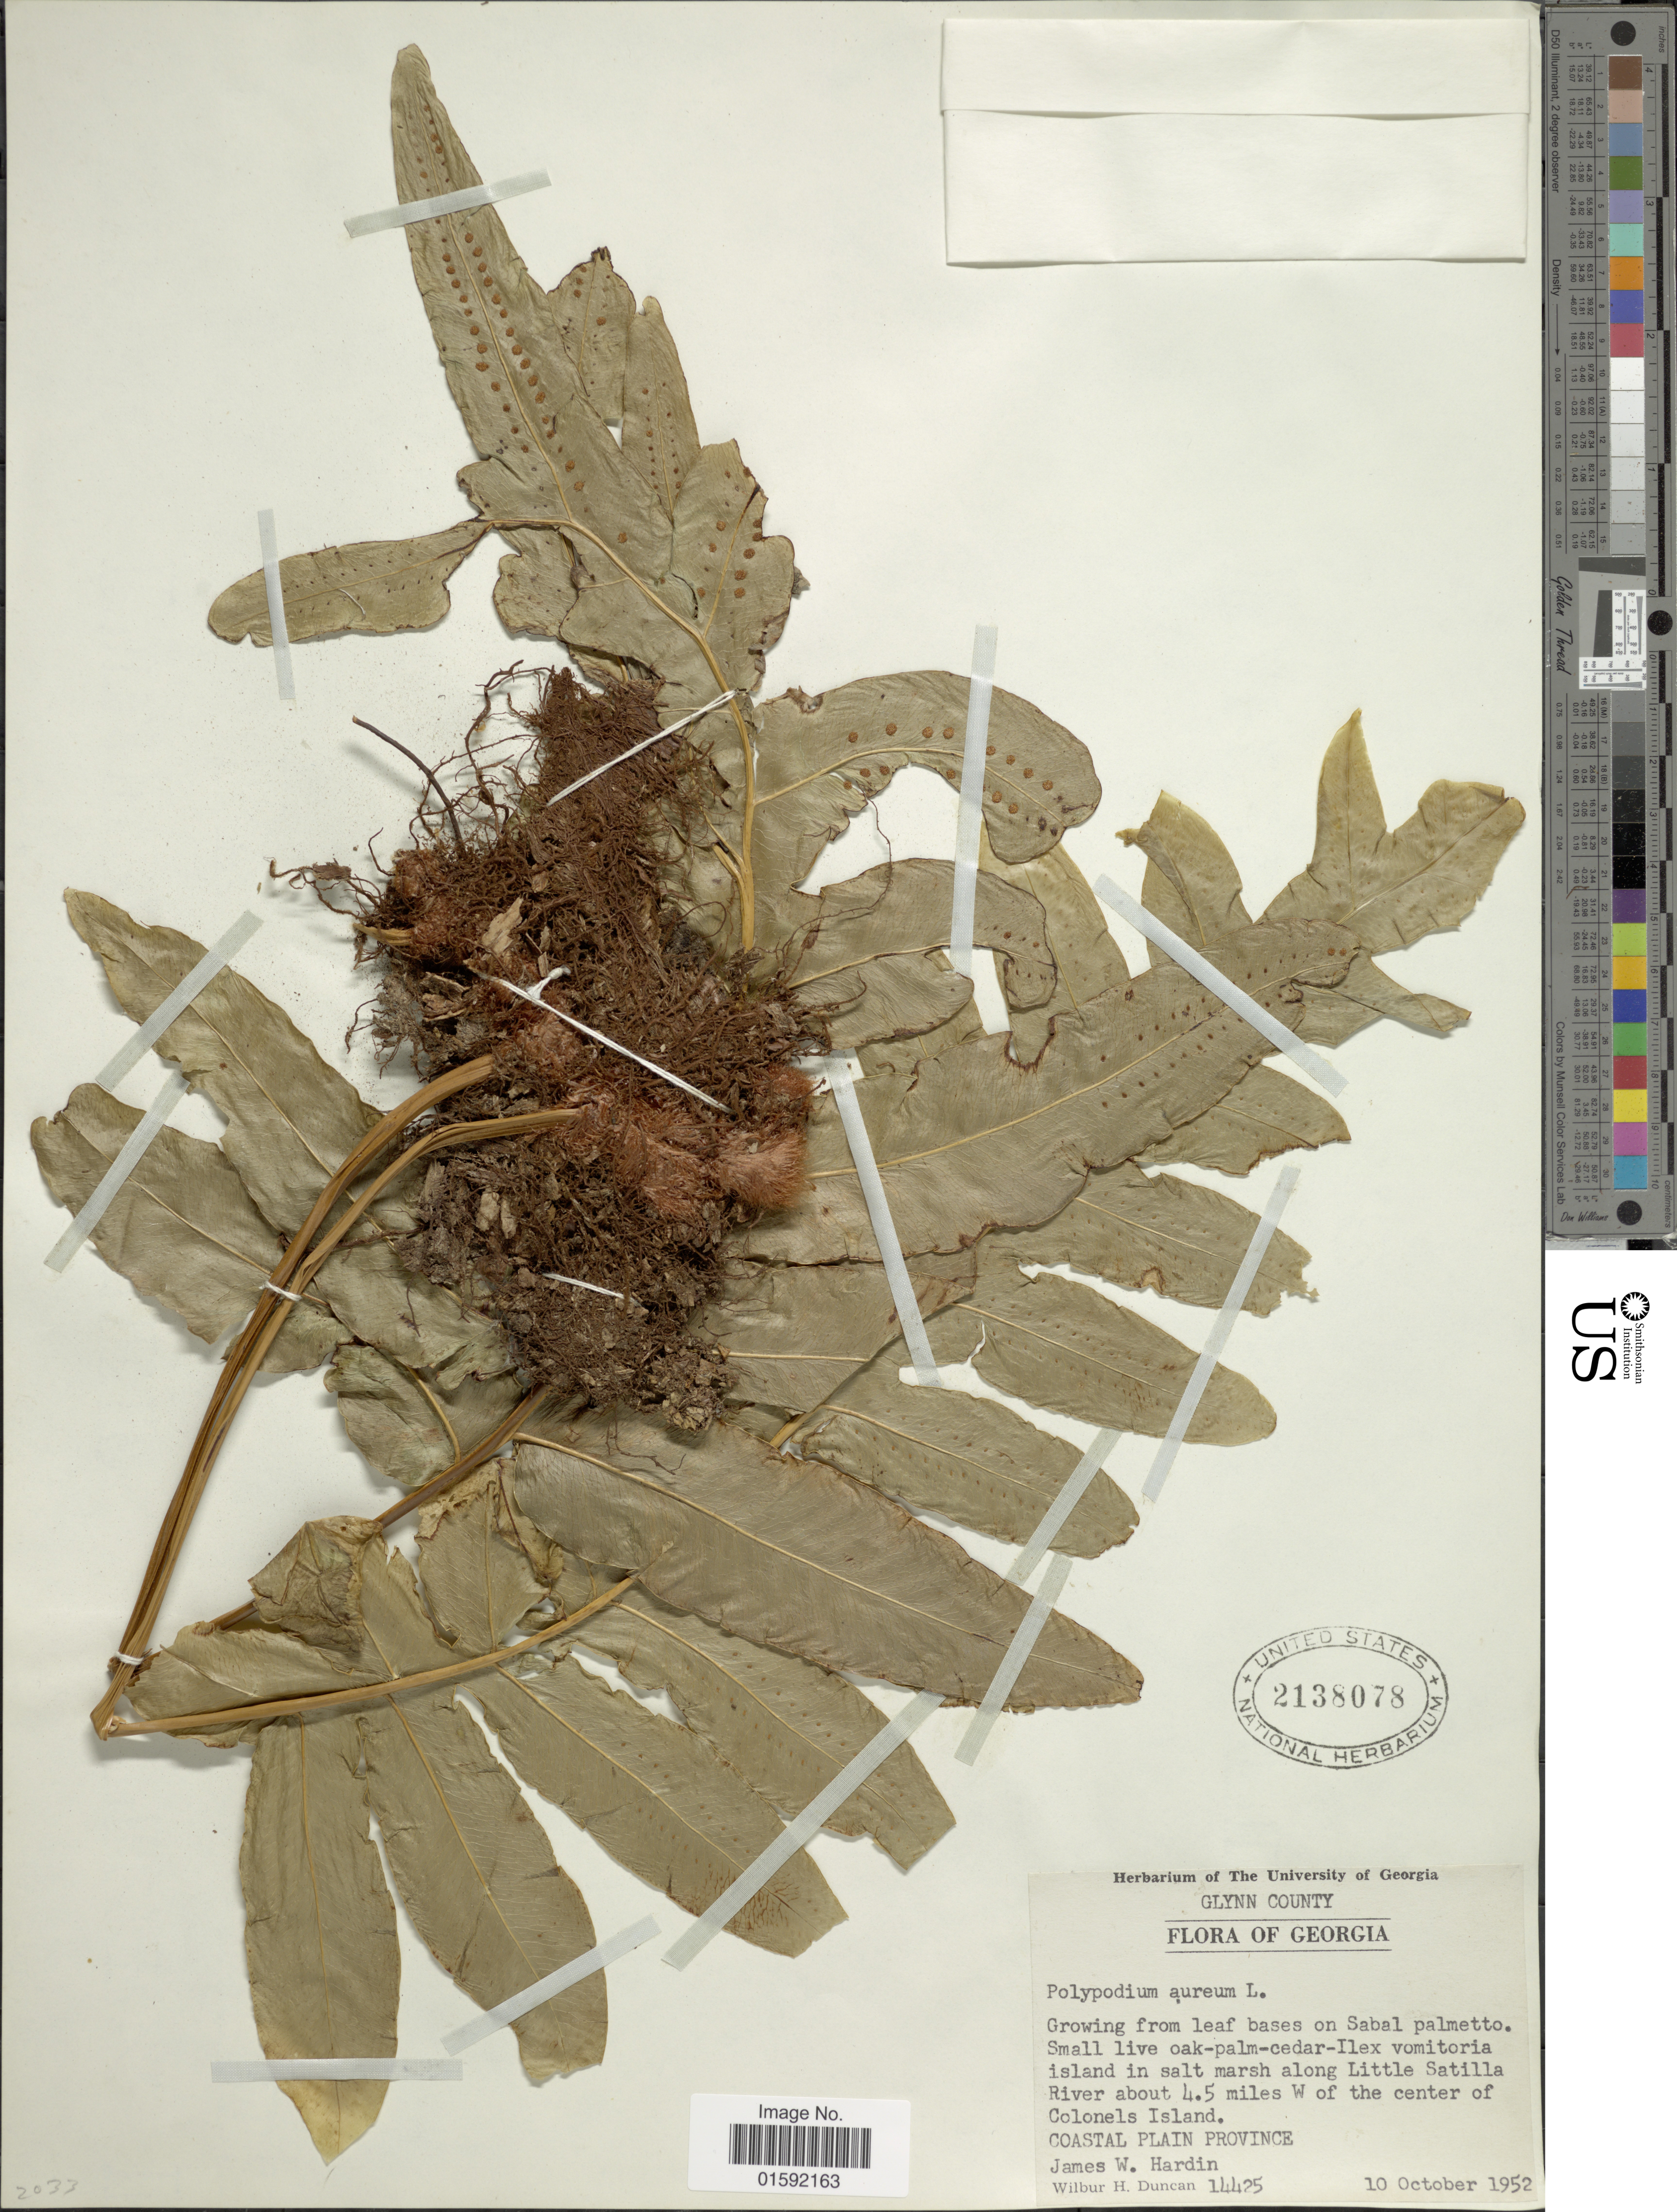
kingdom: Plantae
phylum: Tracheophyta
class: Polypodiopsida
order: Polypodiales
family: Polypodiaceae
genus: Phlebodium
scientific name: Phlebodium areolatum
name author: (Humb. & Bonap. ex Willd.) J. Sm.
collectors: J. W. Hardin & W. H. Duncan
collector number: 14425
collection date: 1952-10-10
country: United States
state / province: Georgia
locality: Glynn County, Small live oak-palm-cedar-Ilex vomitoria island in salt marsh along Little Satilla River about 4.5 miles SW of the center of Colonels Island, Coastal Plain Province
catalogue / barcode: US 2138078